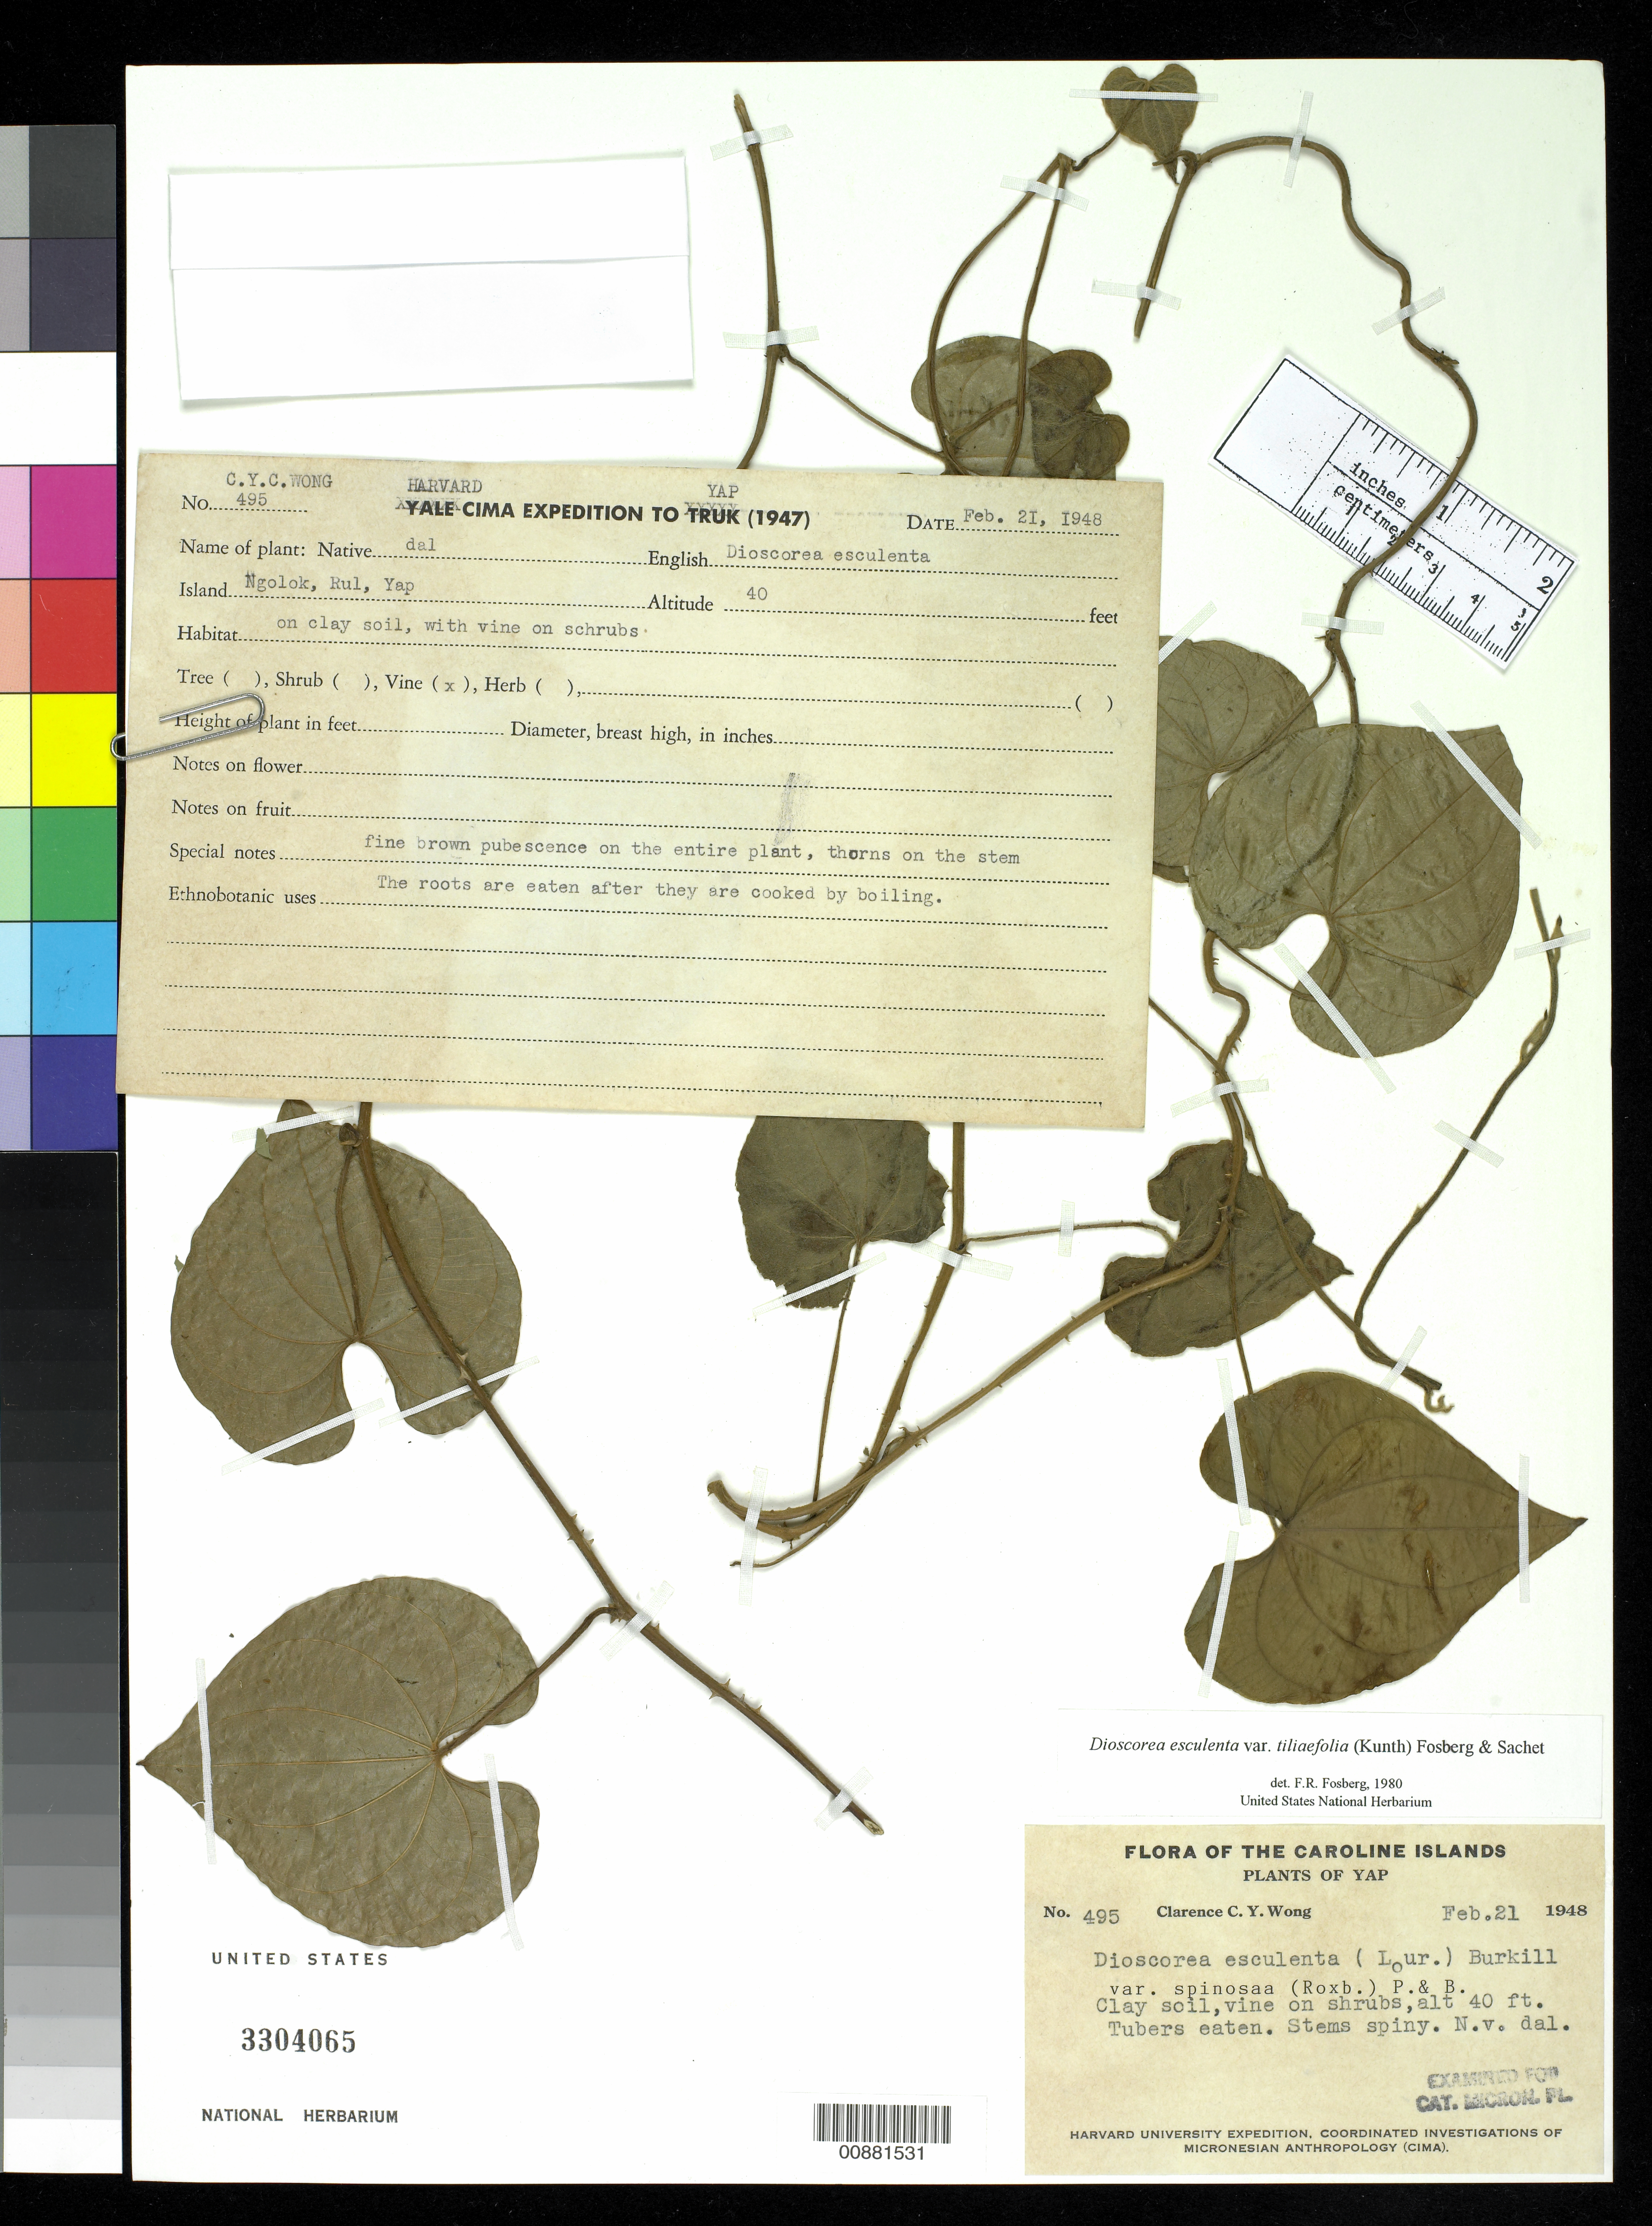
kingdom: Plantae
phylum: Tracheophyta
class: Liliopsida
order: Dioscoreales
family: Dioscoreaceae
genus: Dioscorea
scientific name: Dioscorea esculenta var. tiliifolia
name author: (Kunth) Fosberg & Sachet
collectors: C. Wong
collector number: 495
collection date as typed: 21 Feb 1948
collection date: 1948-02-21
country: Micronesia, Federated States of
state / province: Yap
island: Yap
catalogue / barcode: US 3304065